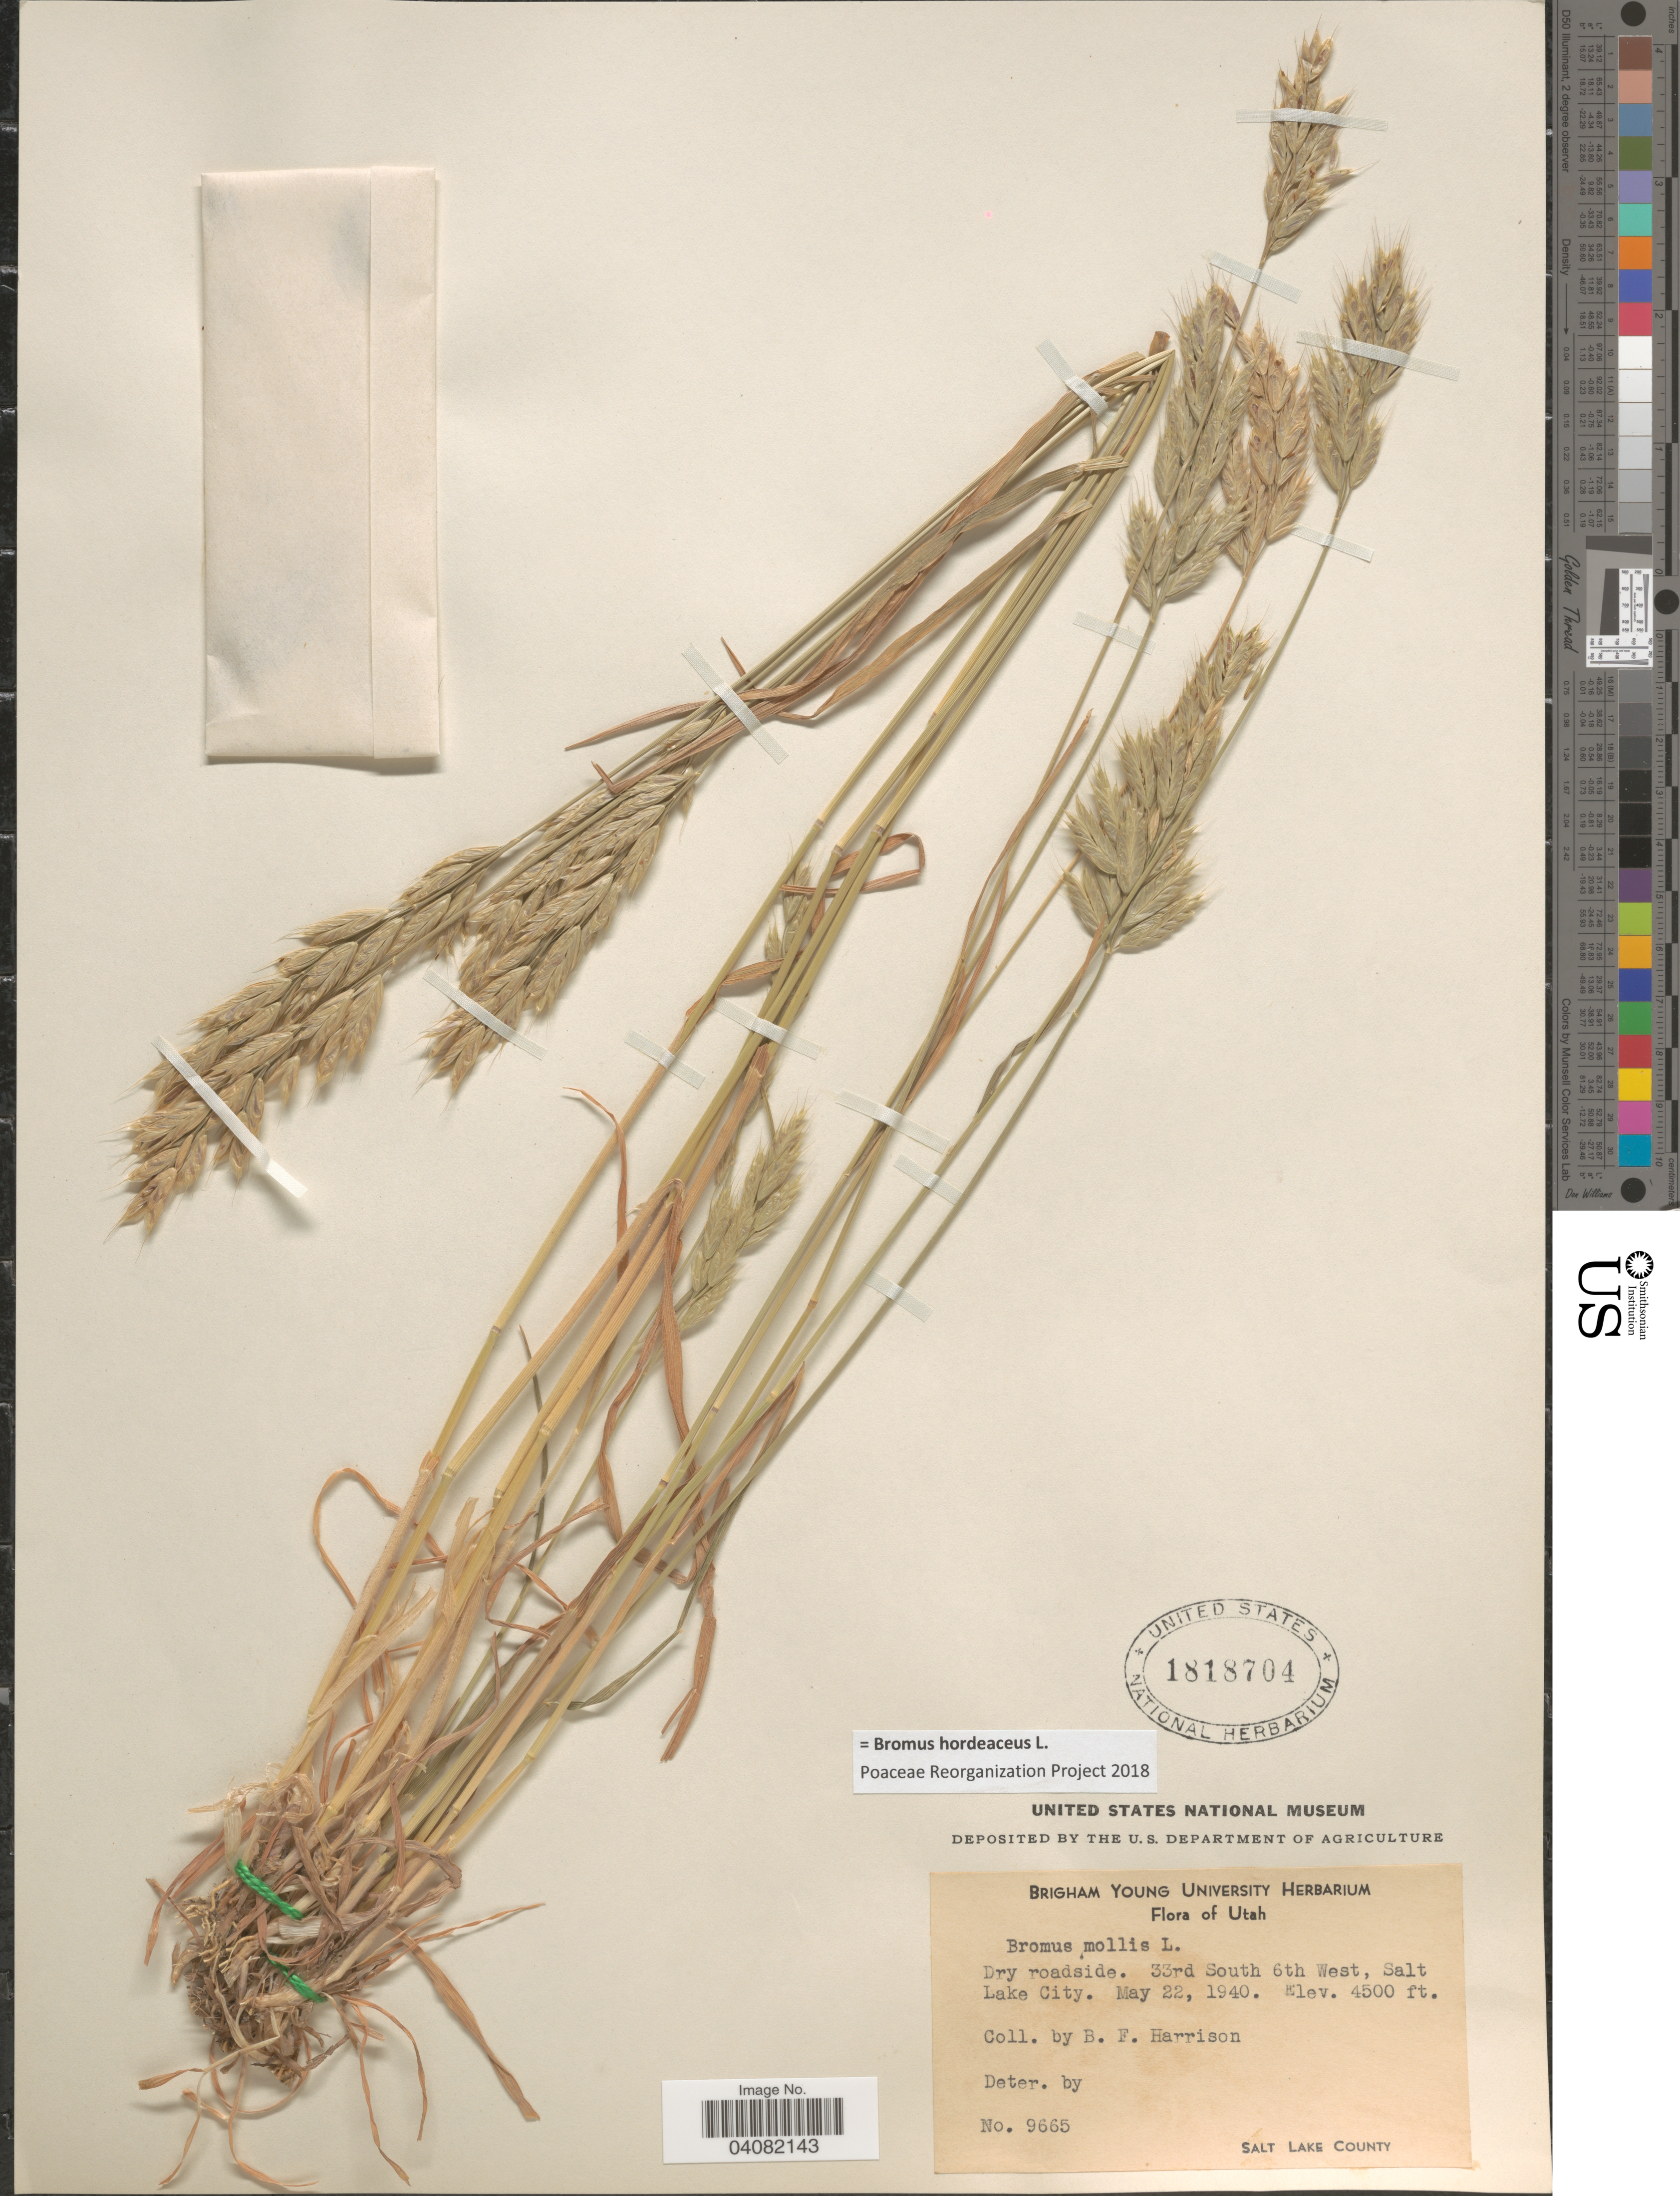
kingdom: Plantae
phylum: Tracheophyta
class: Liliopsida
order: Poales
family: Poaceae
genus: Bromus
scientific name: Bromus hordeaceus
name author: L.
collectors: B. F. Harrison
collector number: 9665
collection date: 1940-05-22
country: United States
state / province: Utah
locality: Dry roadside. 33rd South 6th West, Salt Lake City. Salt Lake County.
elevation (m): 1372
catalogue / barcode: US 1818704